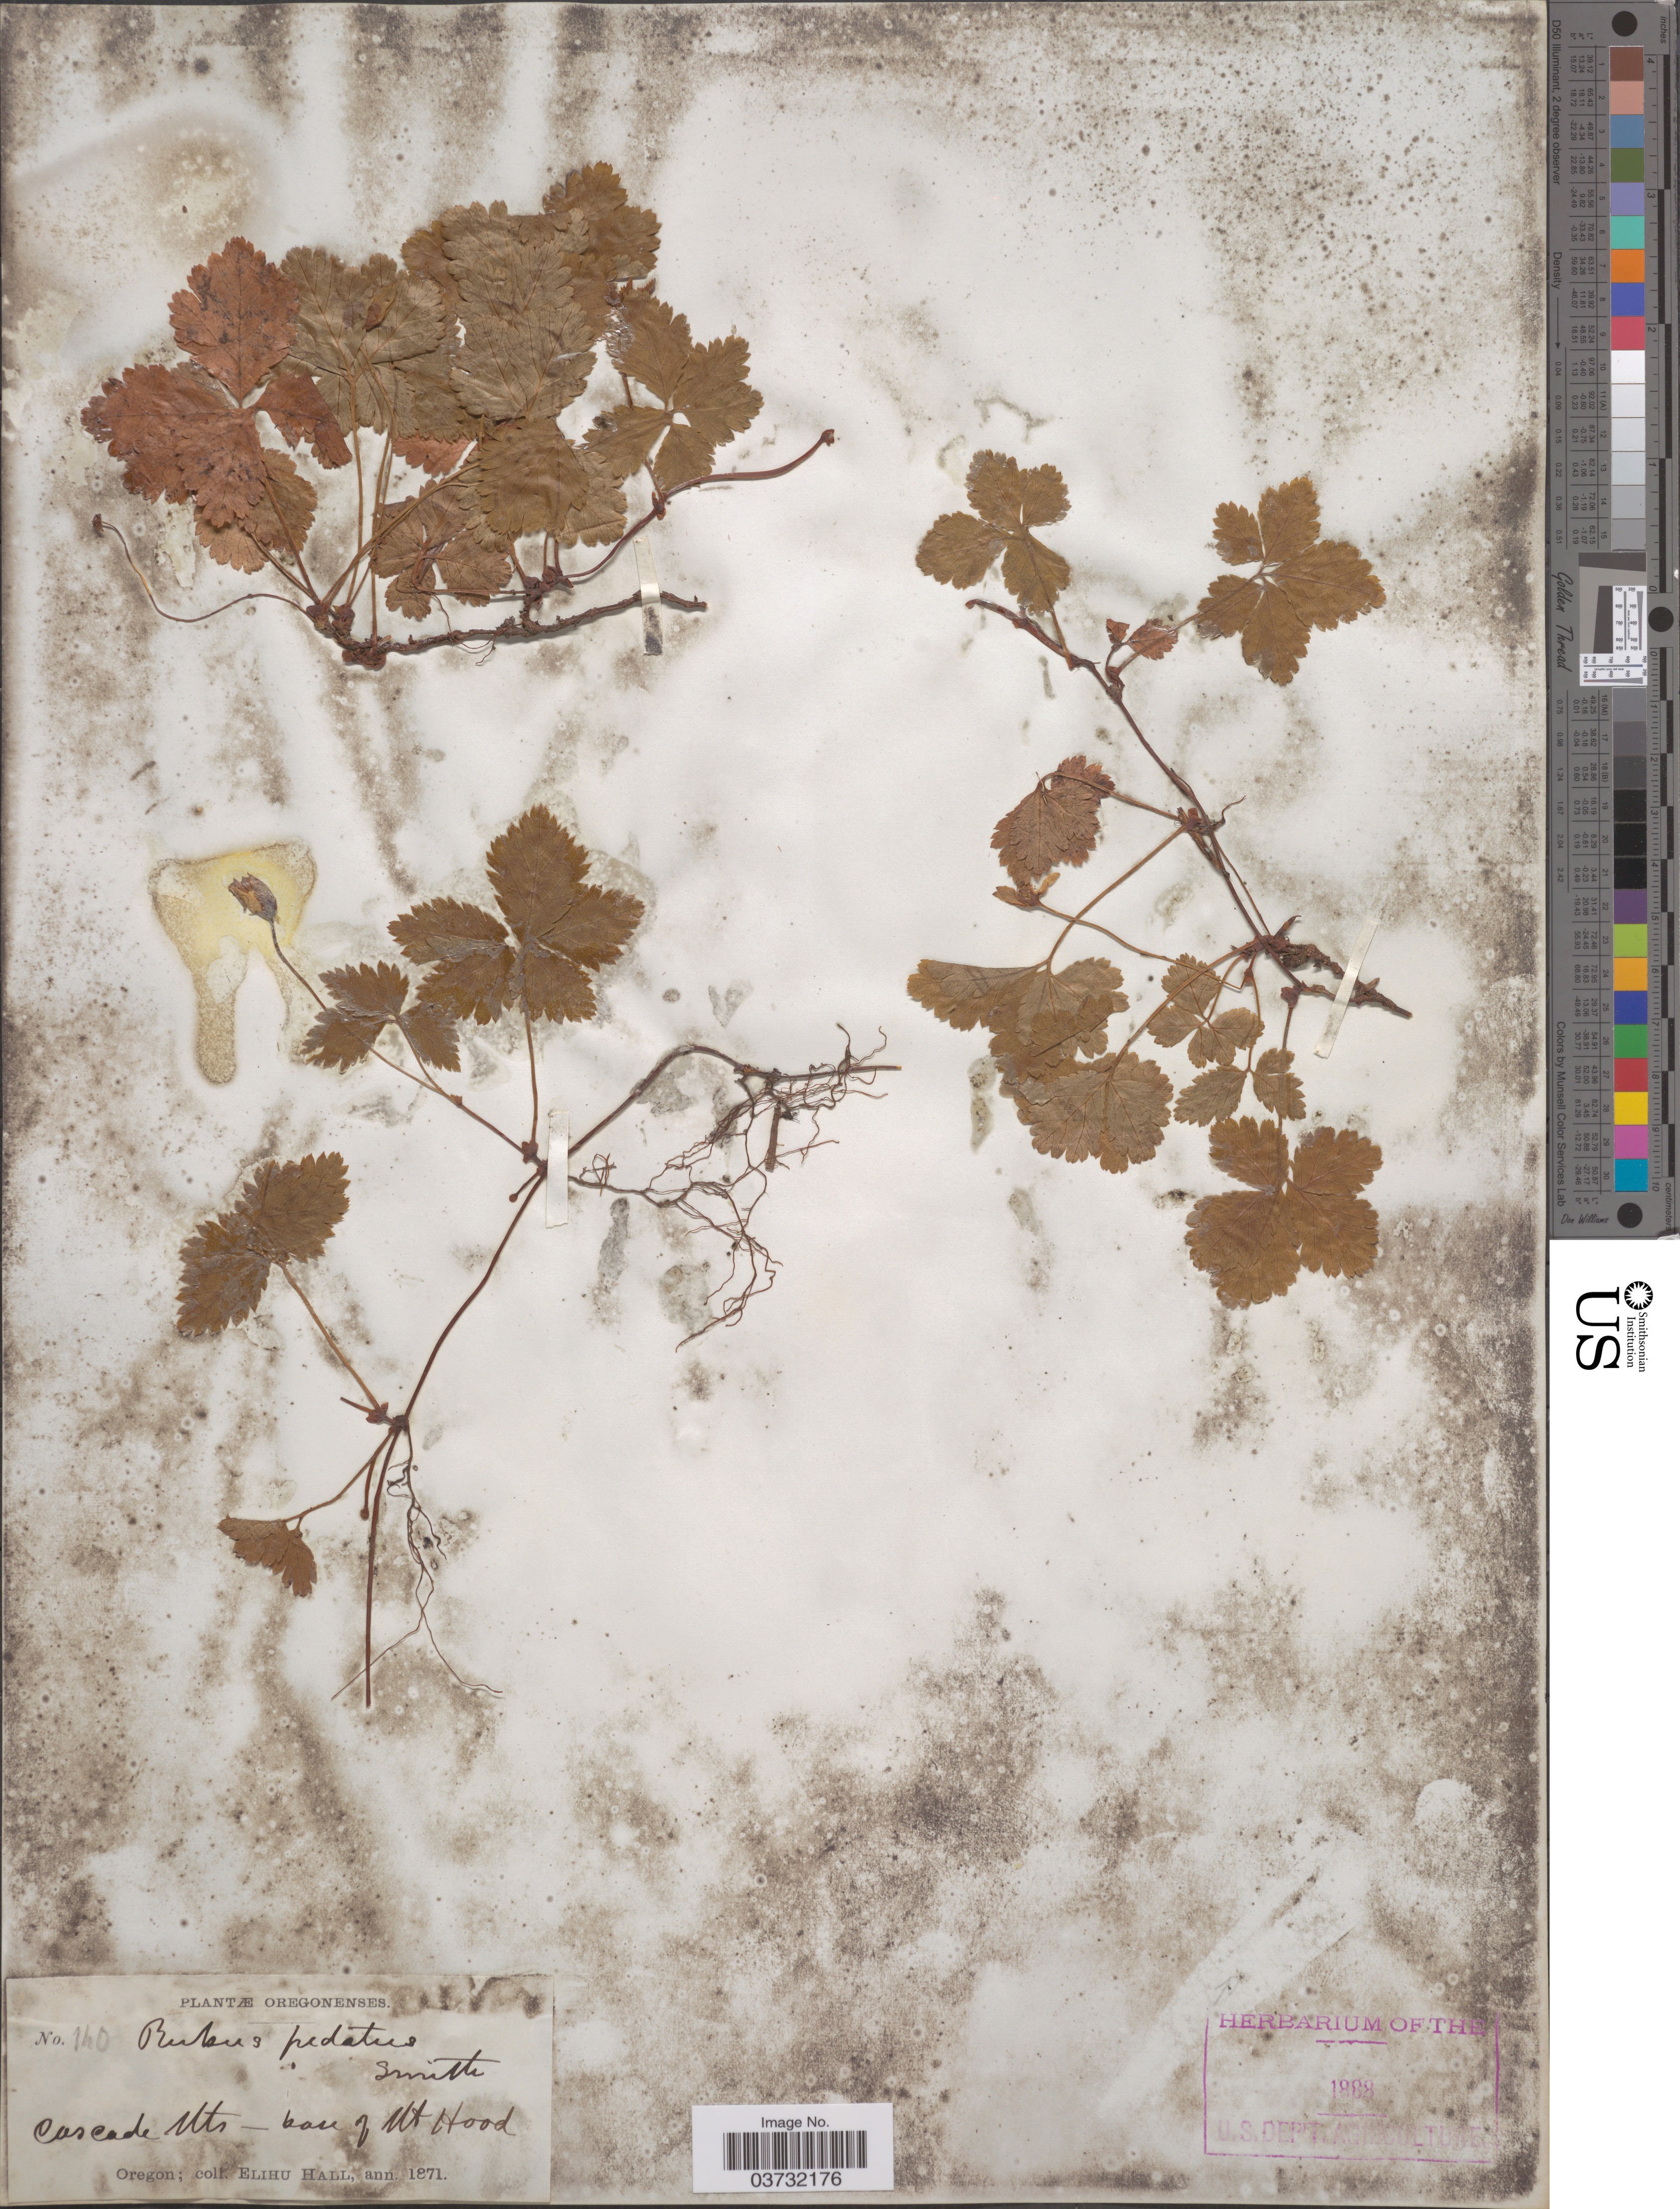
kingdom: Plantae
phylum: Tracheophyta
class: Magnoliopsida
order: Rosales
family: Rosaceae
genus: Rubus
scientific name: Rubus pedatus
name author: Sm.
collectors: E. Hall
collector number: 140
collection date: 1871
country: United States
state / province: Oregon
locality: Cascade Mts - base of Mt. Hood.